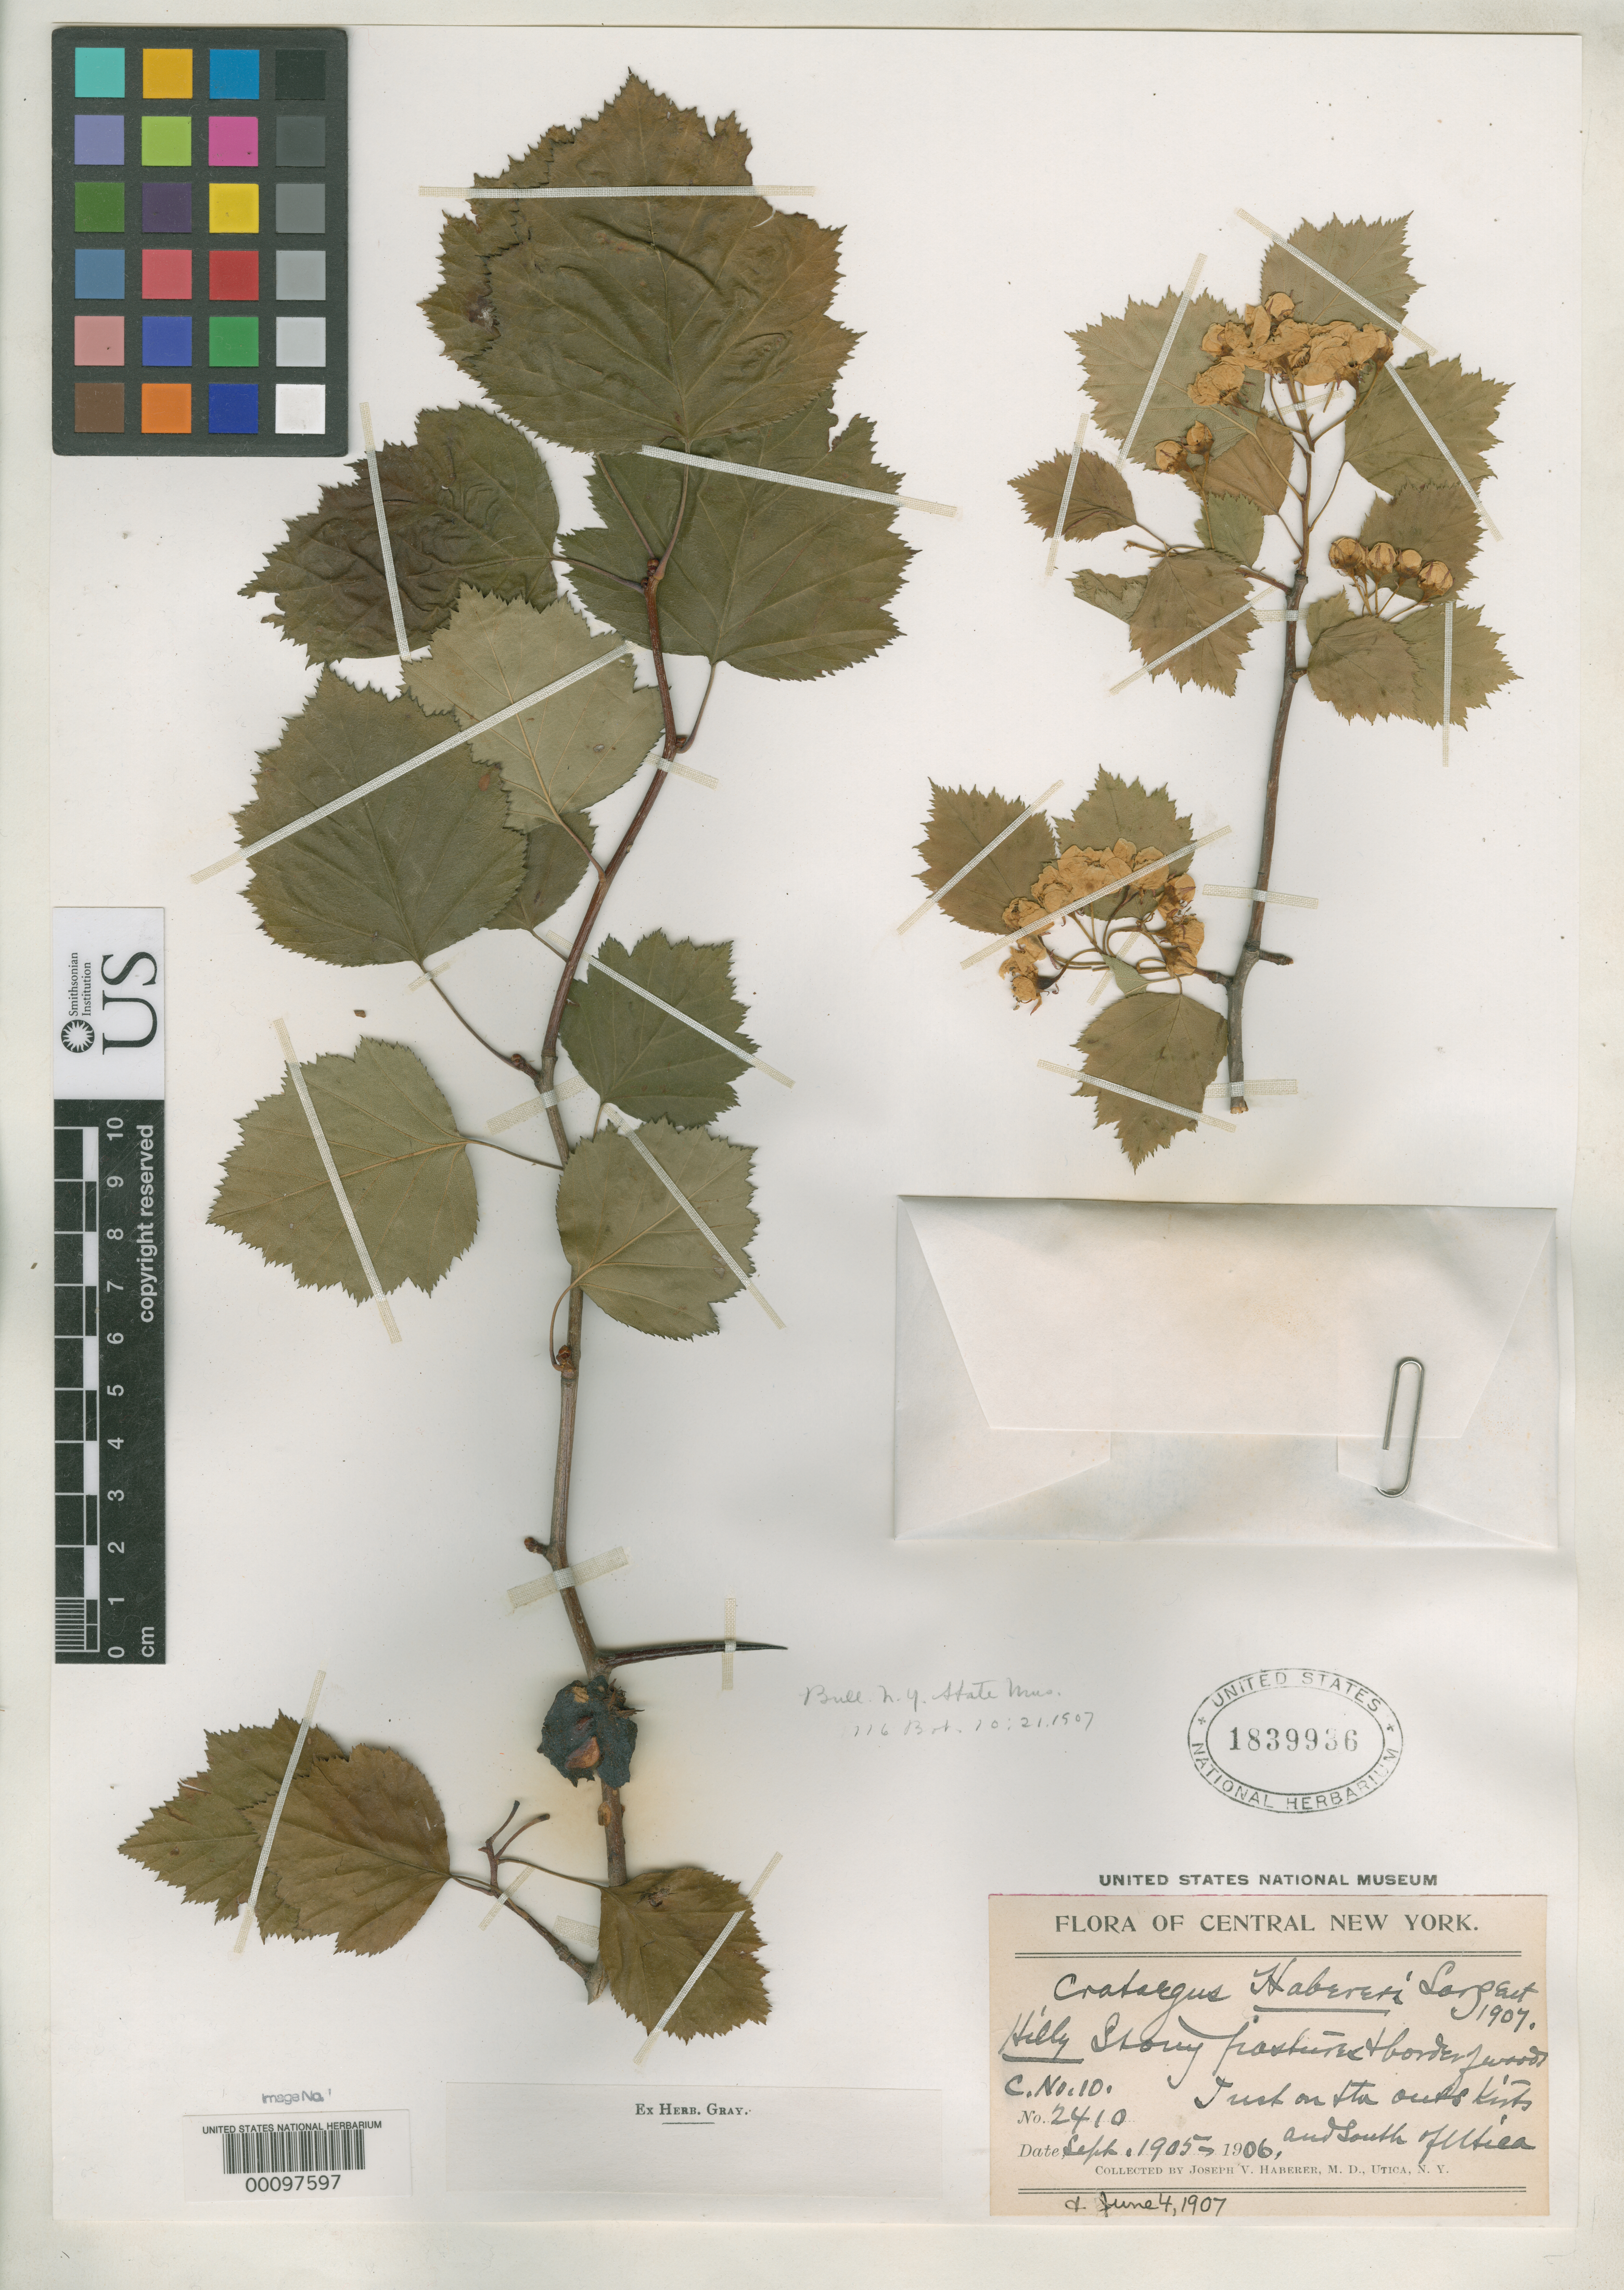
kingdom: Plantae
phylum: Tracheophyta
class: Magnoliopsida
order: Rosales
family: Rosaceae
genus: Crataegus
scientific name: Crataegus habereri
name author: Sarg.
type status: Type Collection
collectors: J. V. Haberer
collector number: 2410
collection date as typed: Sep 1905 to -- --- 1906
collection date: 1905-09/1906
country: United States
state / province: New York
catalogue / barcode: US 1839936